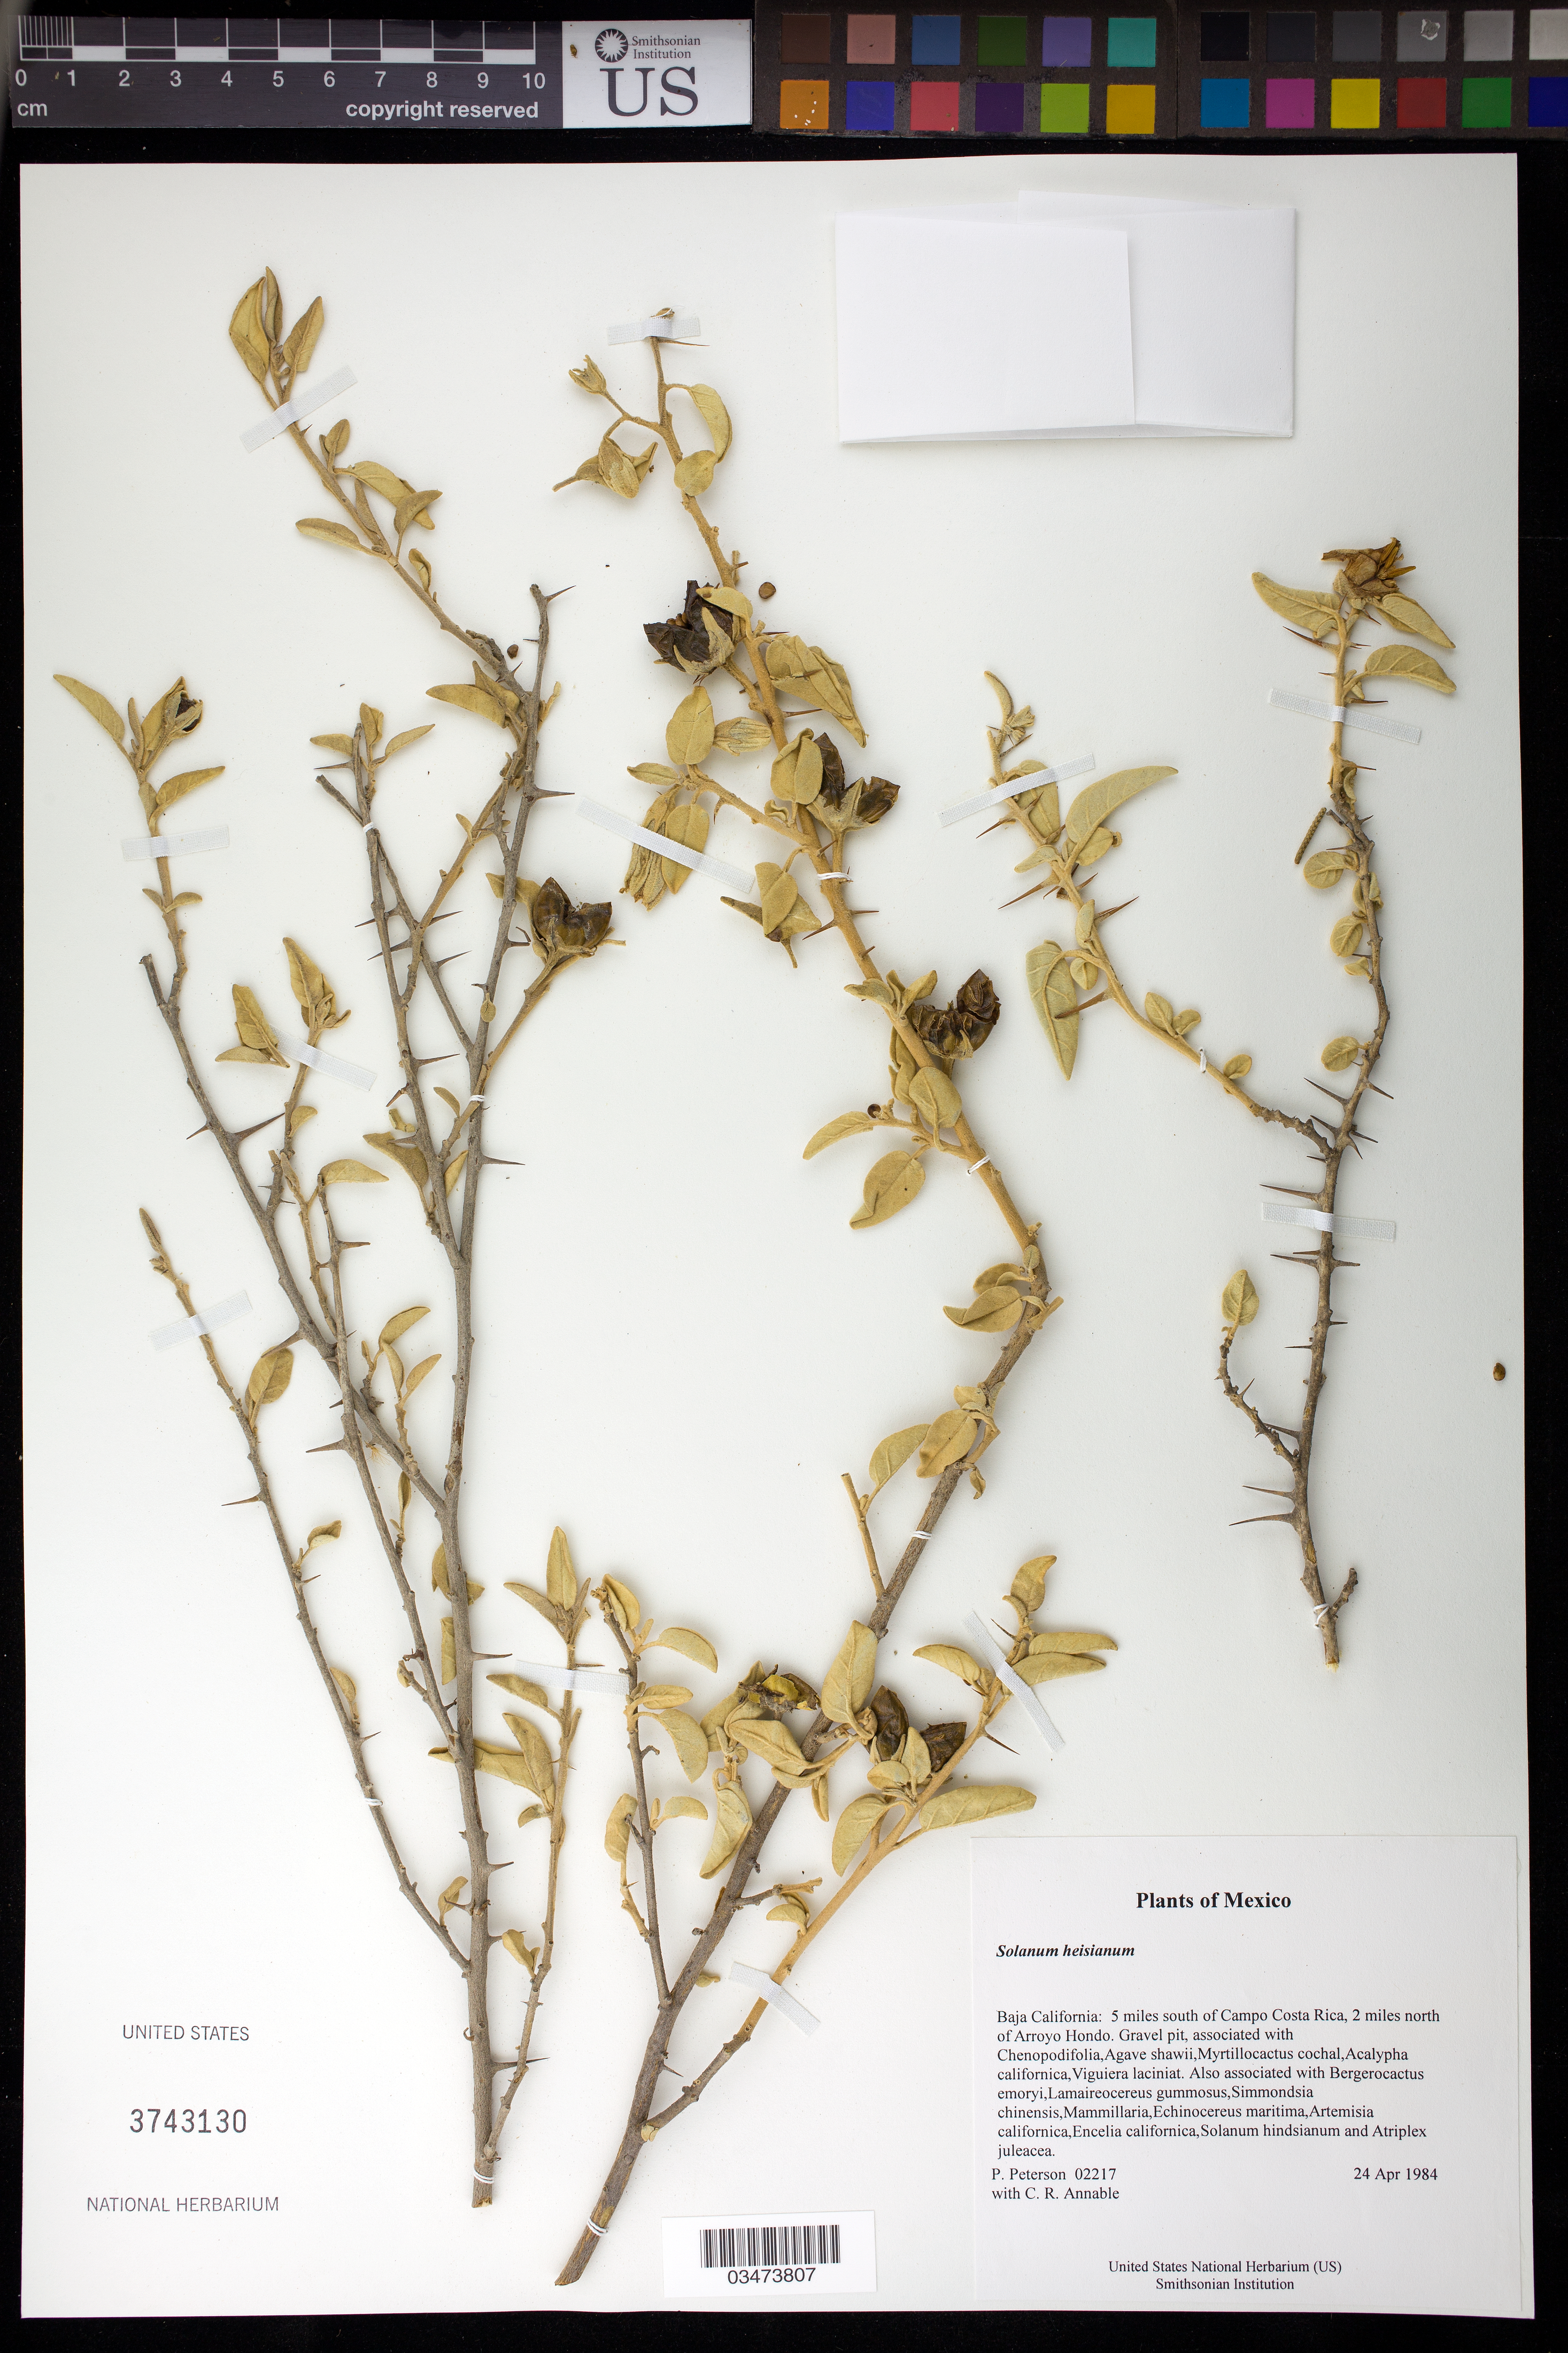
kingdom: Plantae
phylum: Tracheophyta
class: Magnoliopsida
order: Solanales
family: Solanaceae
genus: Solanum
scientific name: Solanum hindsianum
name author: Benth.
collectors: P. M. Peterson & C. R. Annable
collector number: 02217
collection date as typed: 24 Apr 1984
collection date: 1984-04-24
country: Mexico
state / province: Baja California Norte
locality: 5 miles south of Campo Costa Rica, 2 miles north of Arroyo Hondo.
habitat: Gravel pit, associated with Chenopodifolia,Agave shawii,Myrtillocactus cochal,Acalypha californica,Viguiera laciniat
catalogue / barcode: US 3743130